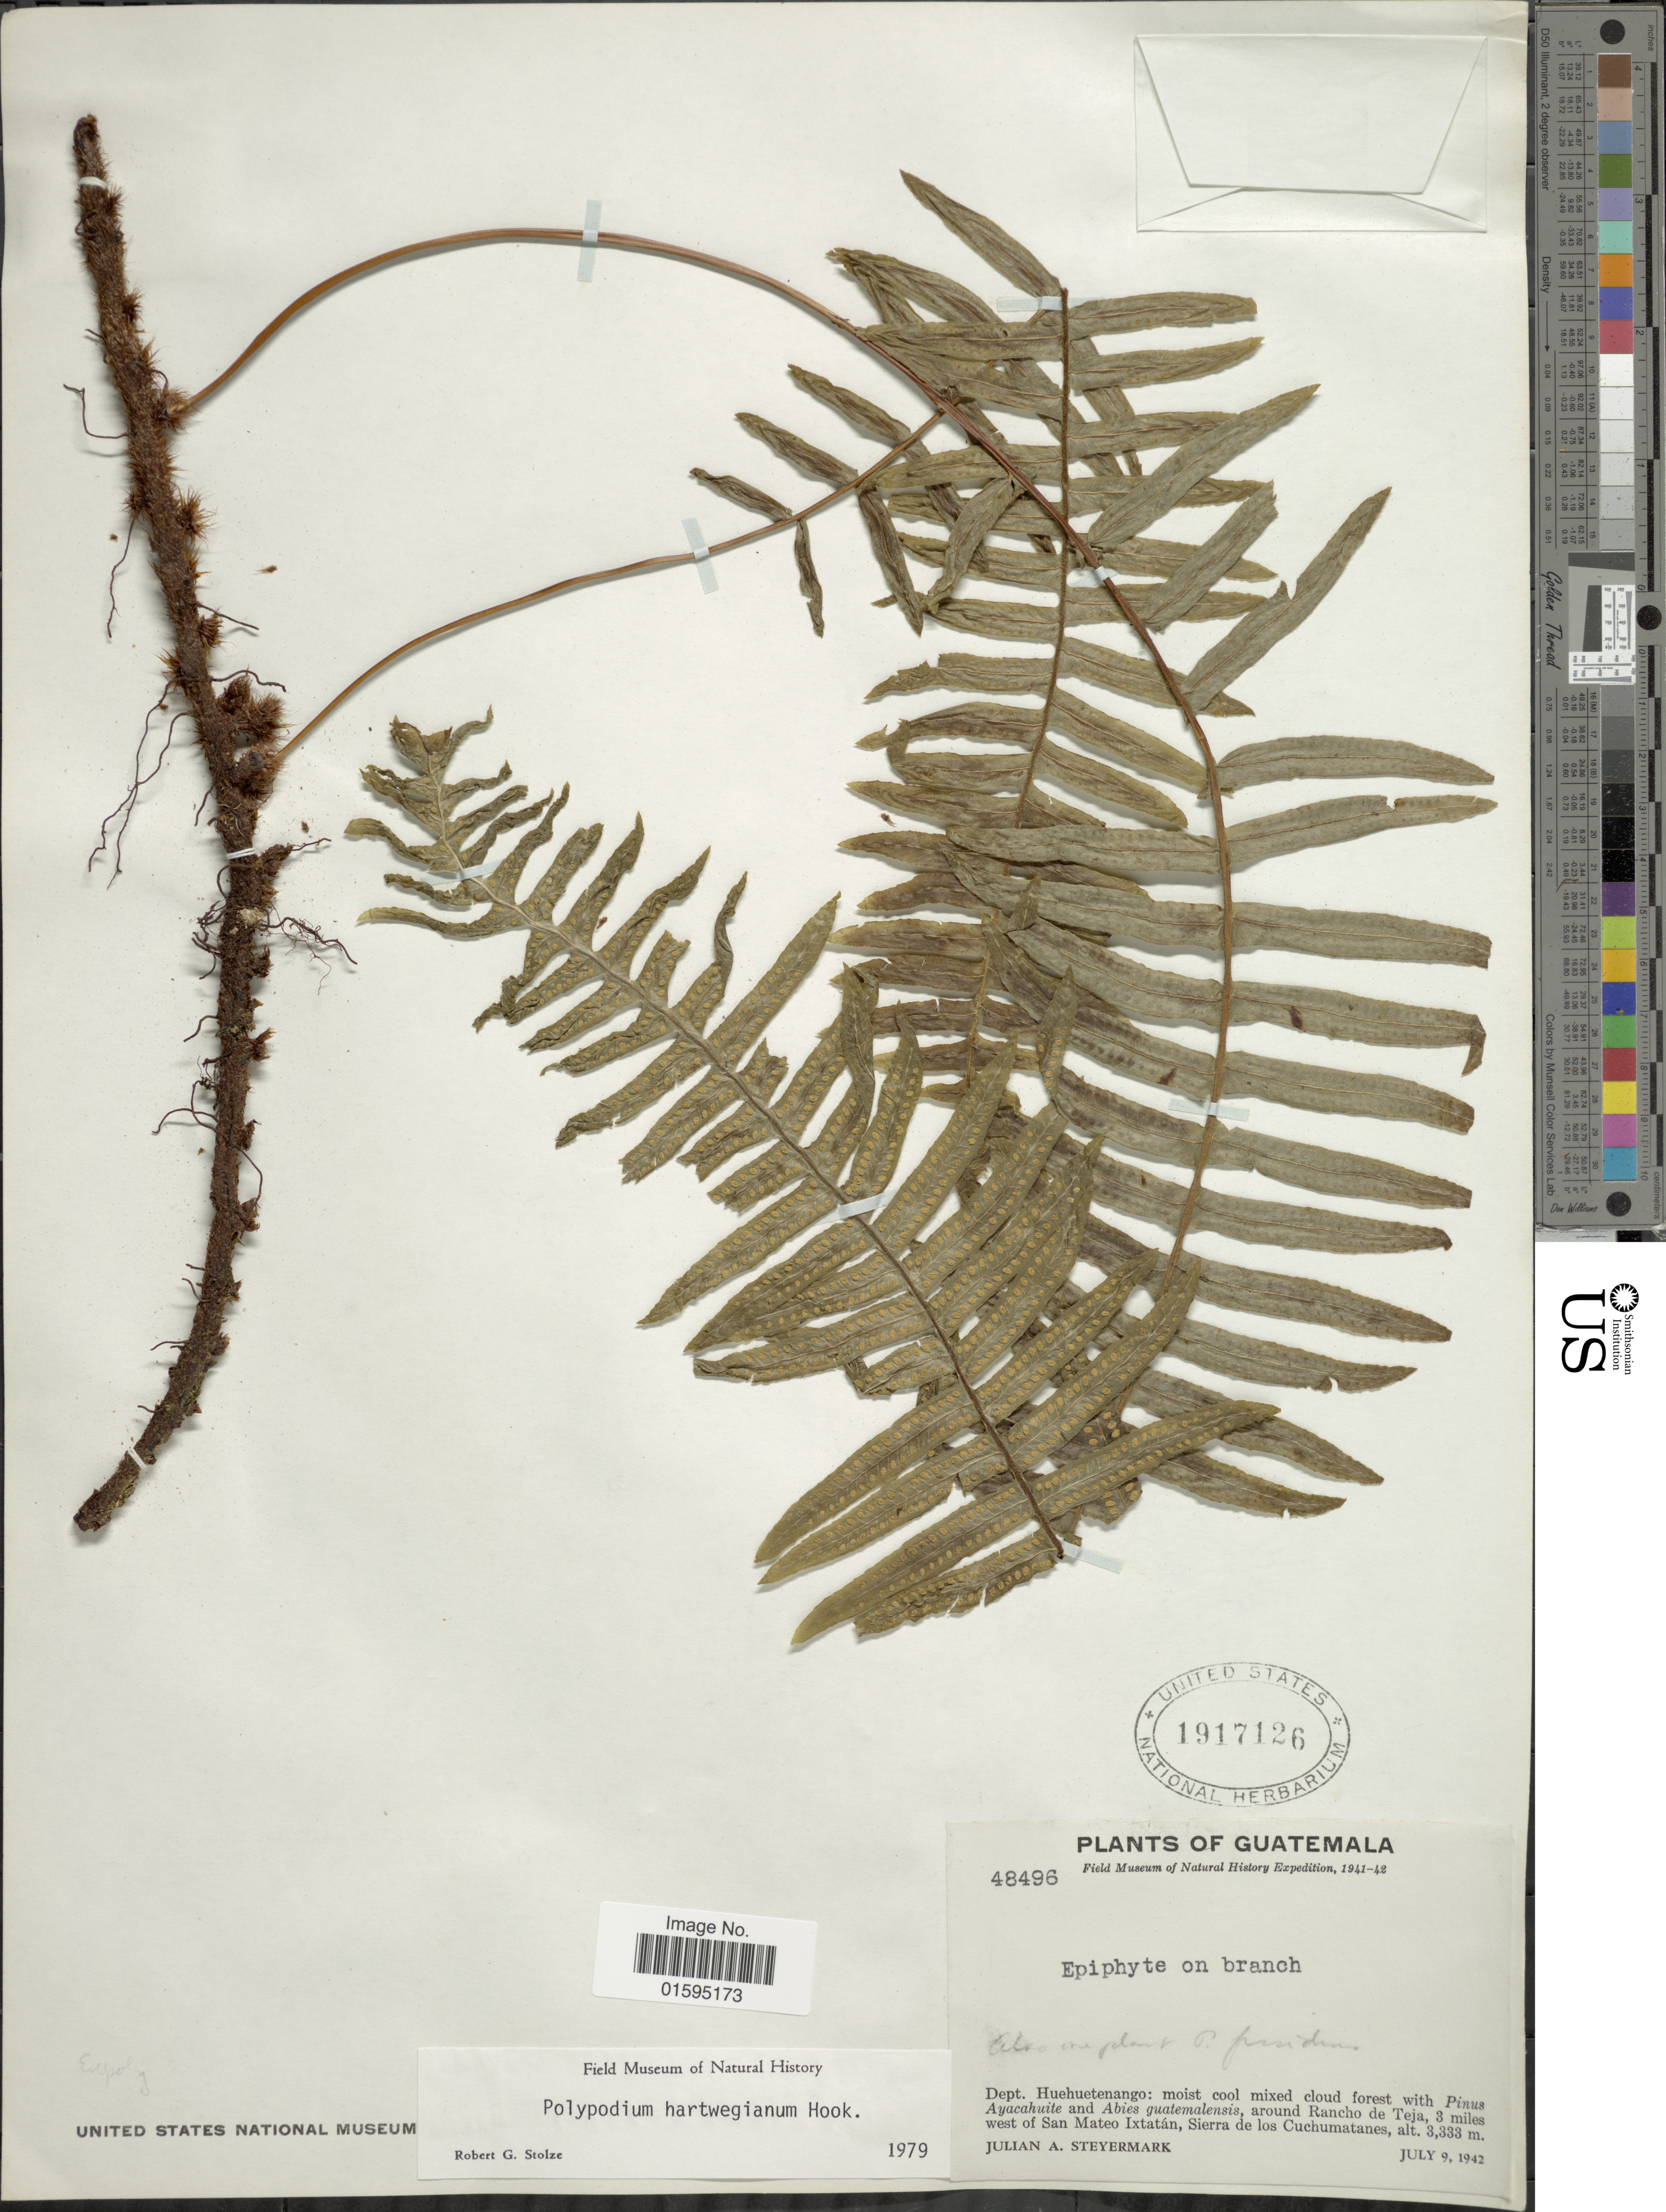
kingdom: Plantae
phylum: Tracheophyta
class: Polypodiopsida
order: Polypodiales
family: Polypodiaceae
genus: Polypodium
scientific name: Polypodium hartwegianum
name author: Hook.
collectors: J. Steyermark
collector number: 48496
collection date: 1942-07-09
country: Guatemala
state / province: Huehuetenango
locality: Moist cool mixed cloud forest with Pinus Ayacahuite and Abies guatemalensis, around Rancho de Teja, 3 miles west of San Mateo Ixtatán, Sierra de los Cuchumatanes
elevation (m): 3333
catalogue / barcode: US 1917126